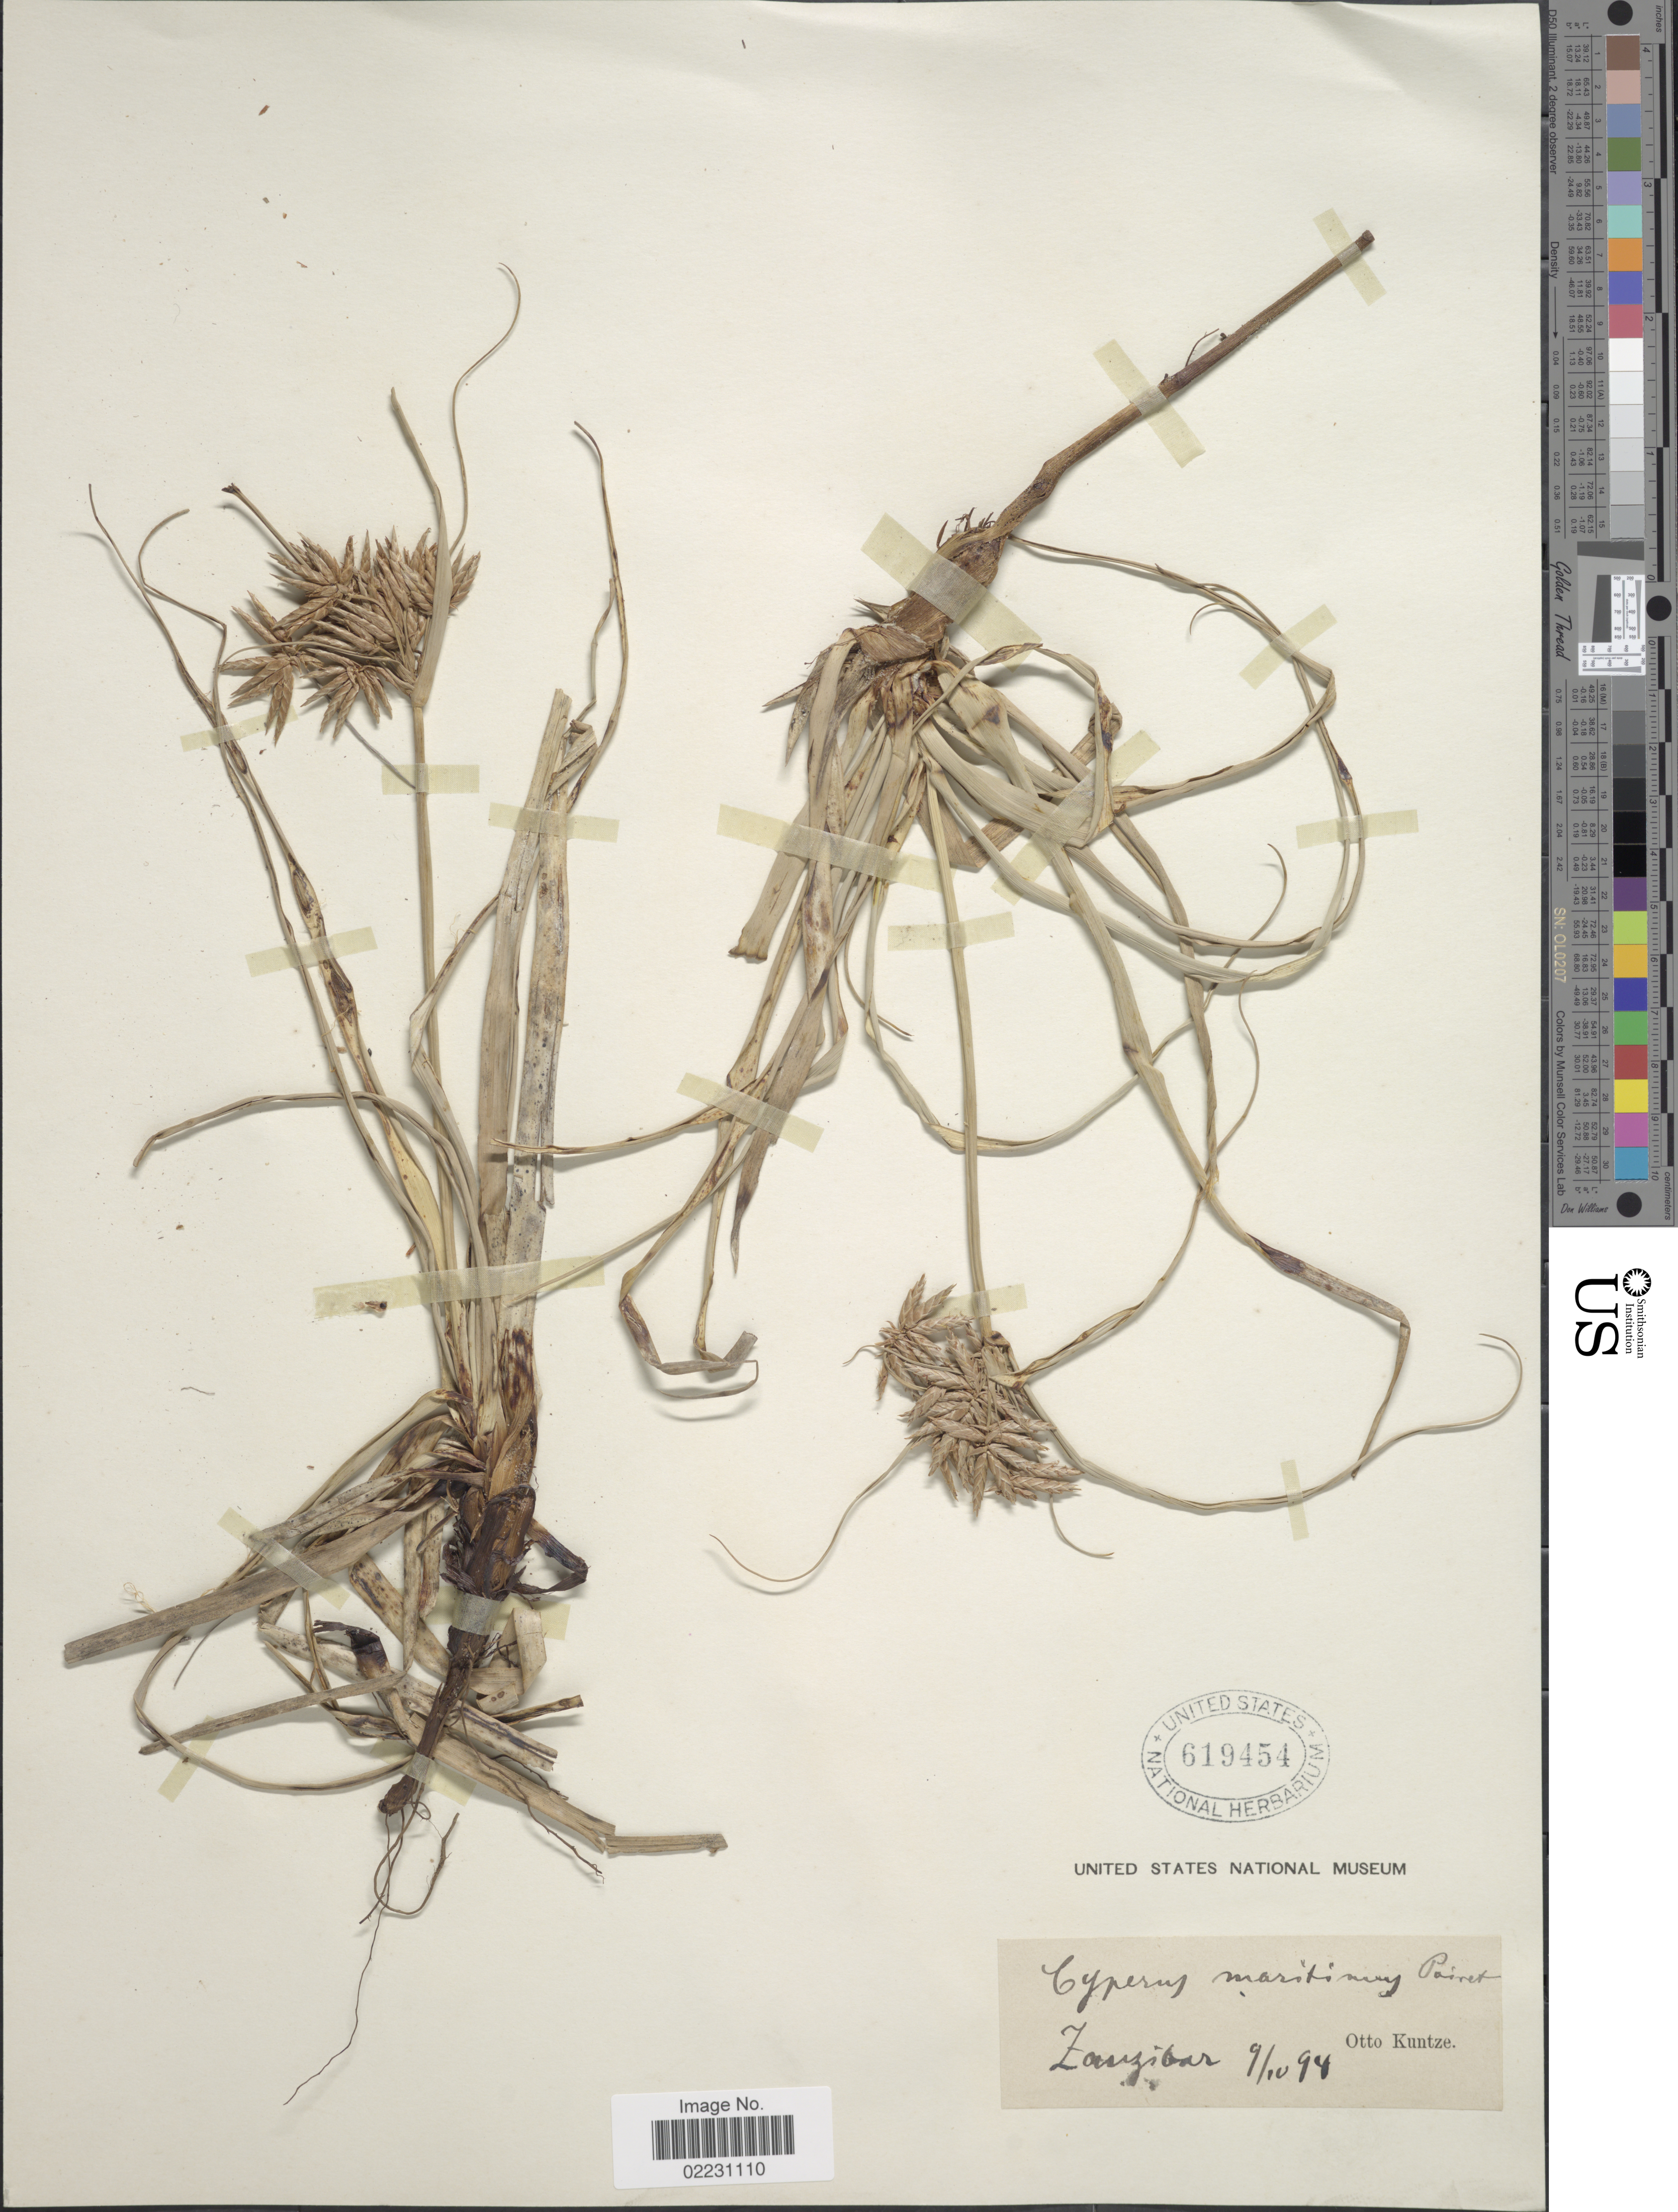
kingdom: Plantae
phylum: Tracheophyta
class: Liliopsida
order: Poales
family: Cyperaceae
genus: Cyperus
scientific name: Cyperus crassipes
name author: Vahl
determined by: Strong, Mark T., (BOT), Smithsonian Institution - National Museum of Natural History (UNITED STATES)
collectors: C.E.O. Kuntze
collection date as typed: Transcribed d/m/y: 9/10/94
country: Tanzania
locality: Zanzibar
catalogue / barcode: US 619454